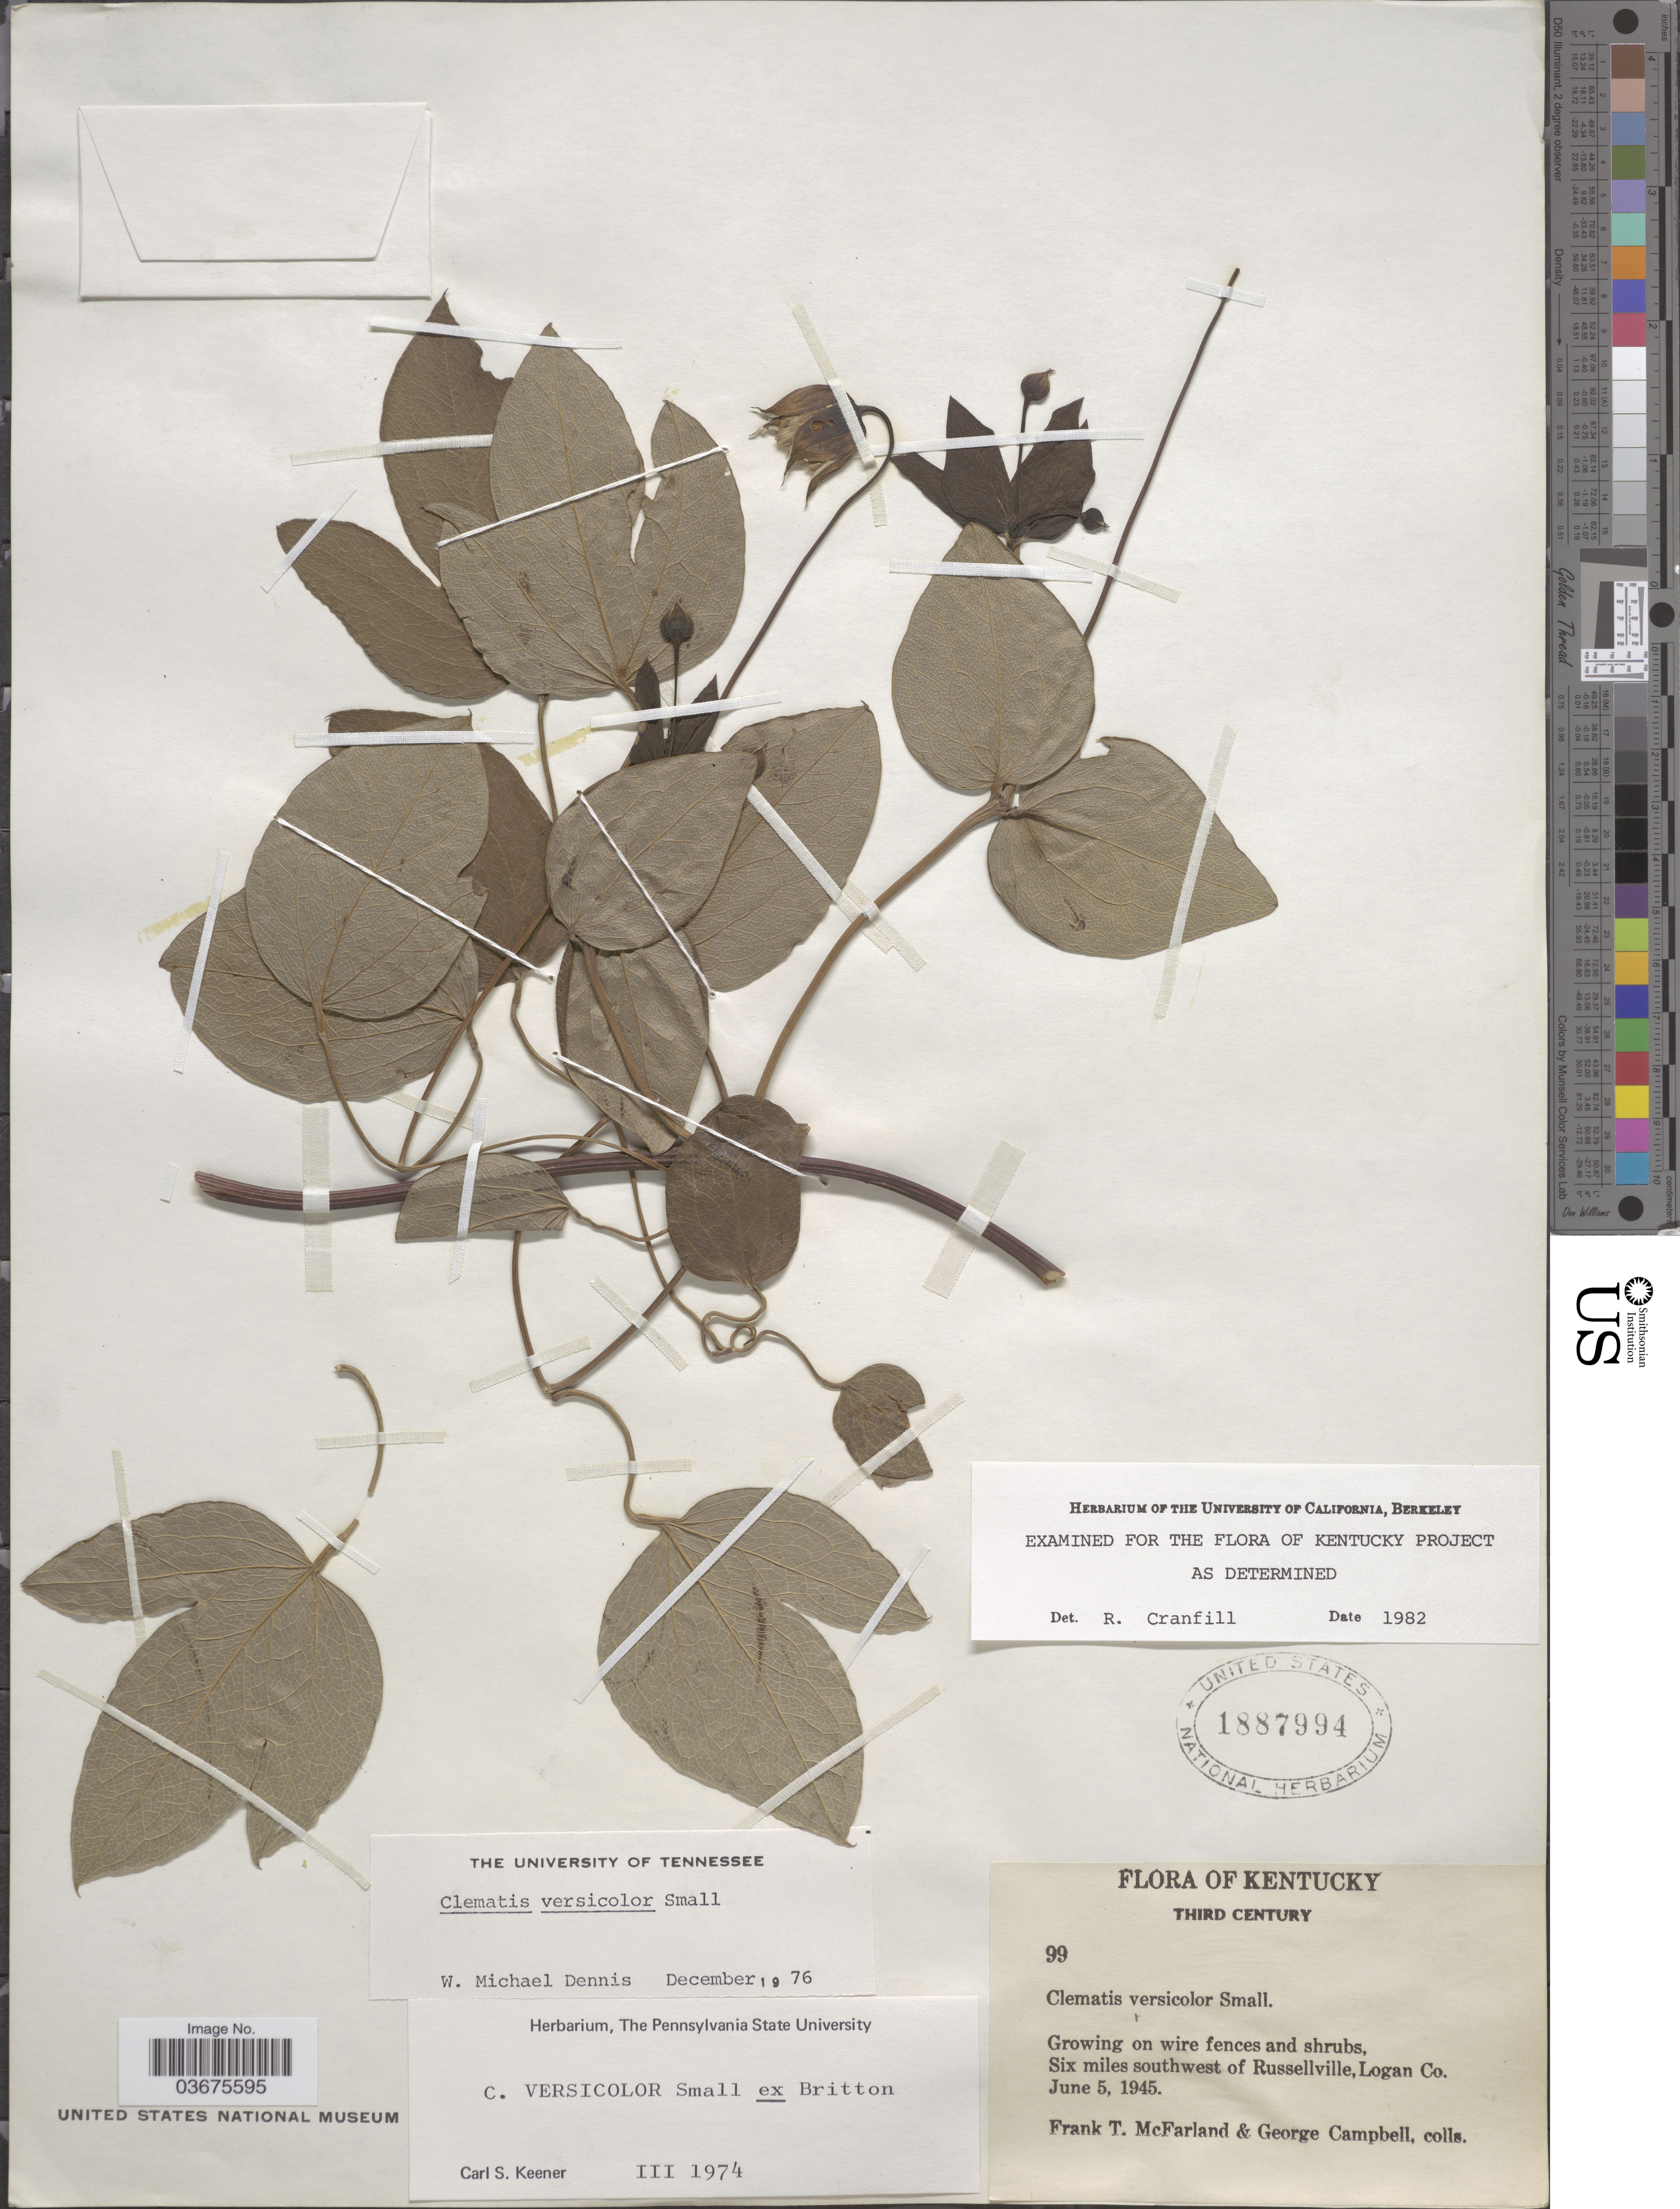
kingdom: Plantae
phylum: Tracheophyta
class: Magnoliopsida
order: Ranunculales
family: Ranunculaceae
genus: Clematis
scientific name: Clematis versicolor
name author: Small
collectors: F. McFarland & G. Campbell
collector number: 99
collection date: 1945-06-05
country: United States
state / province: Kentucky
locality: Six miles southwest of Russellville, Logan Co.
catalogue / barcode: US 1887994